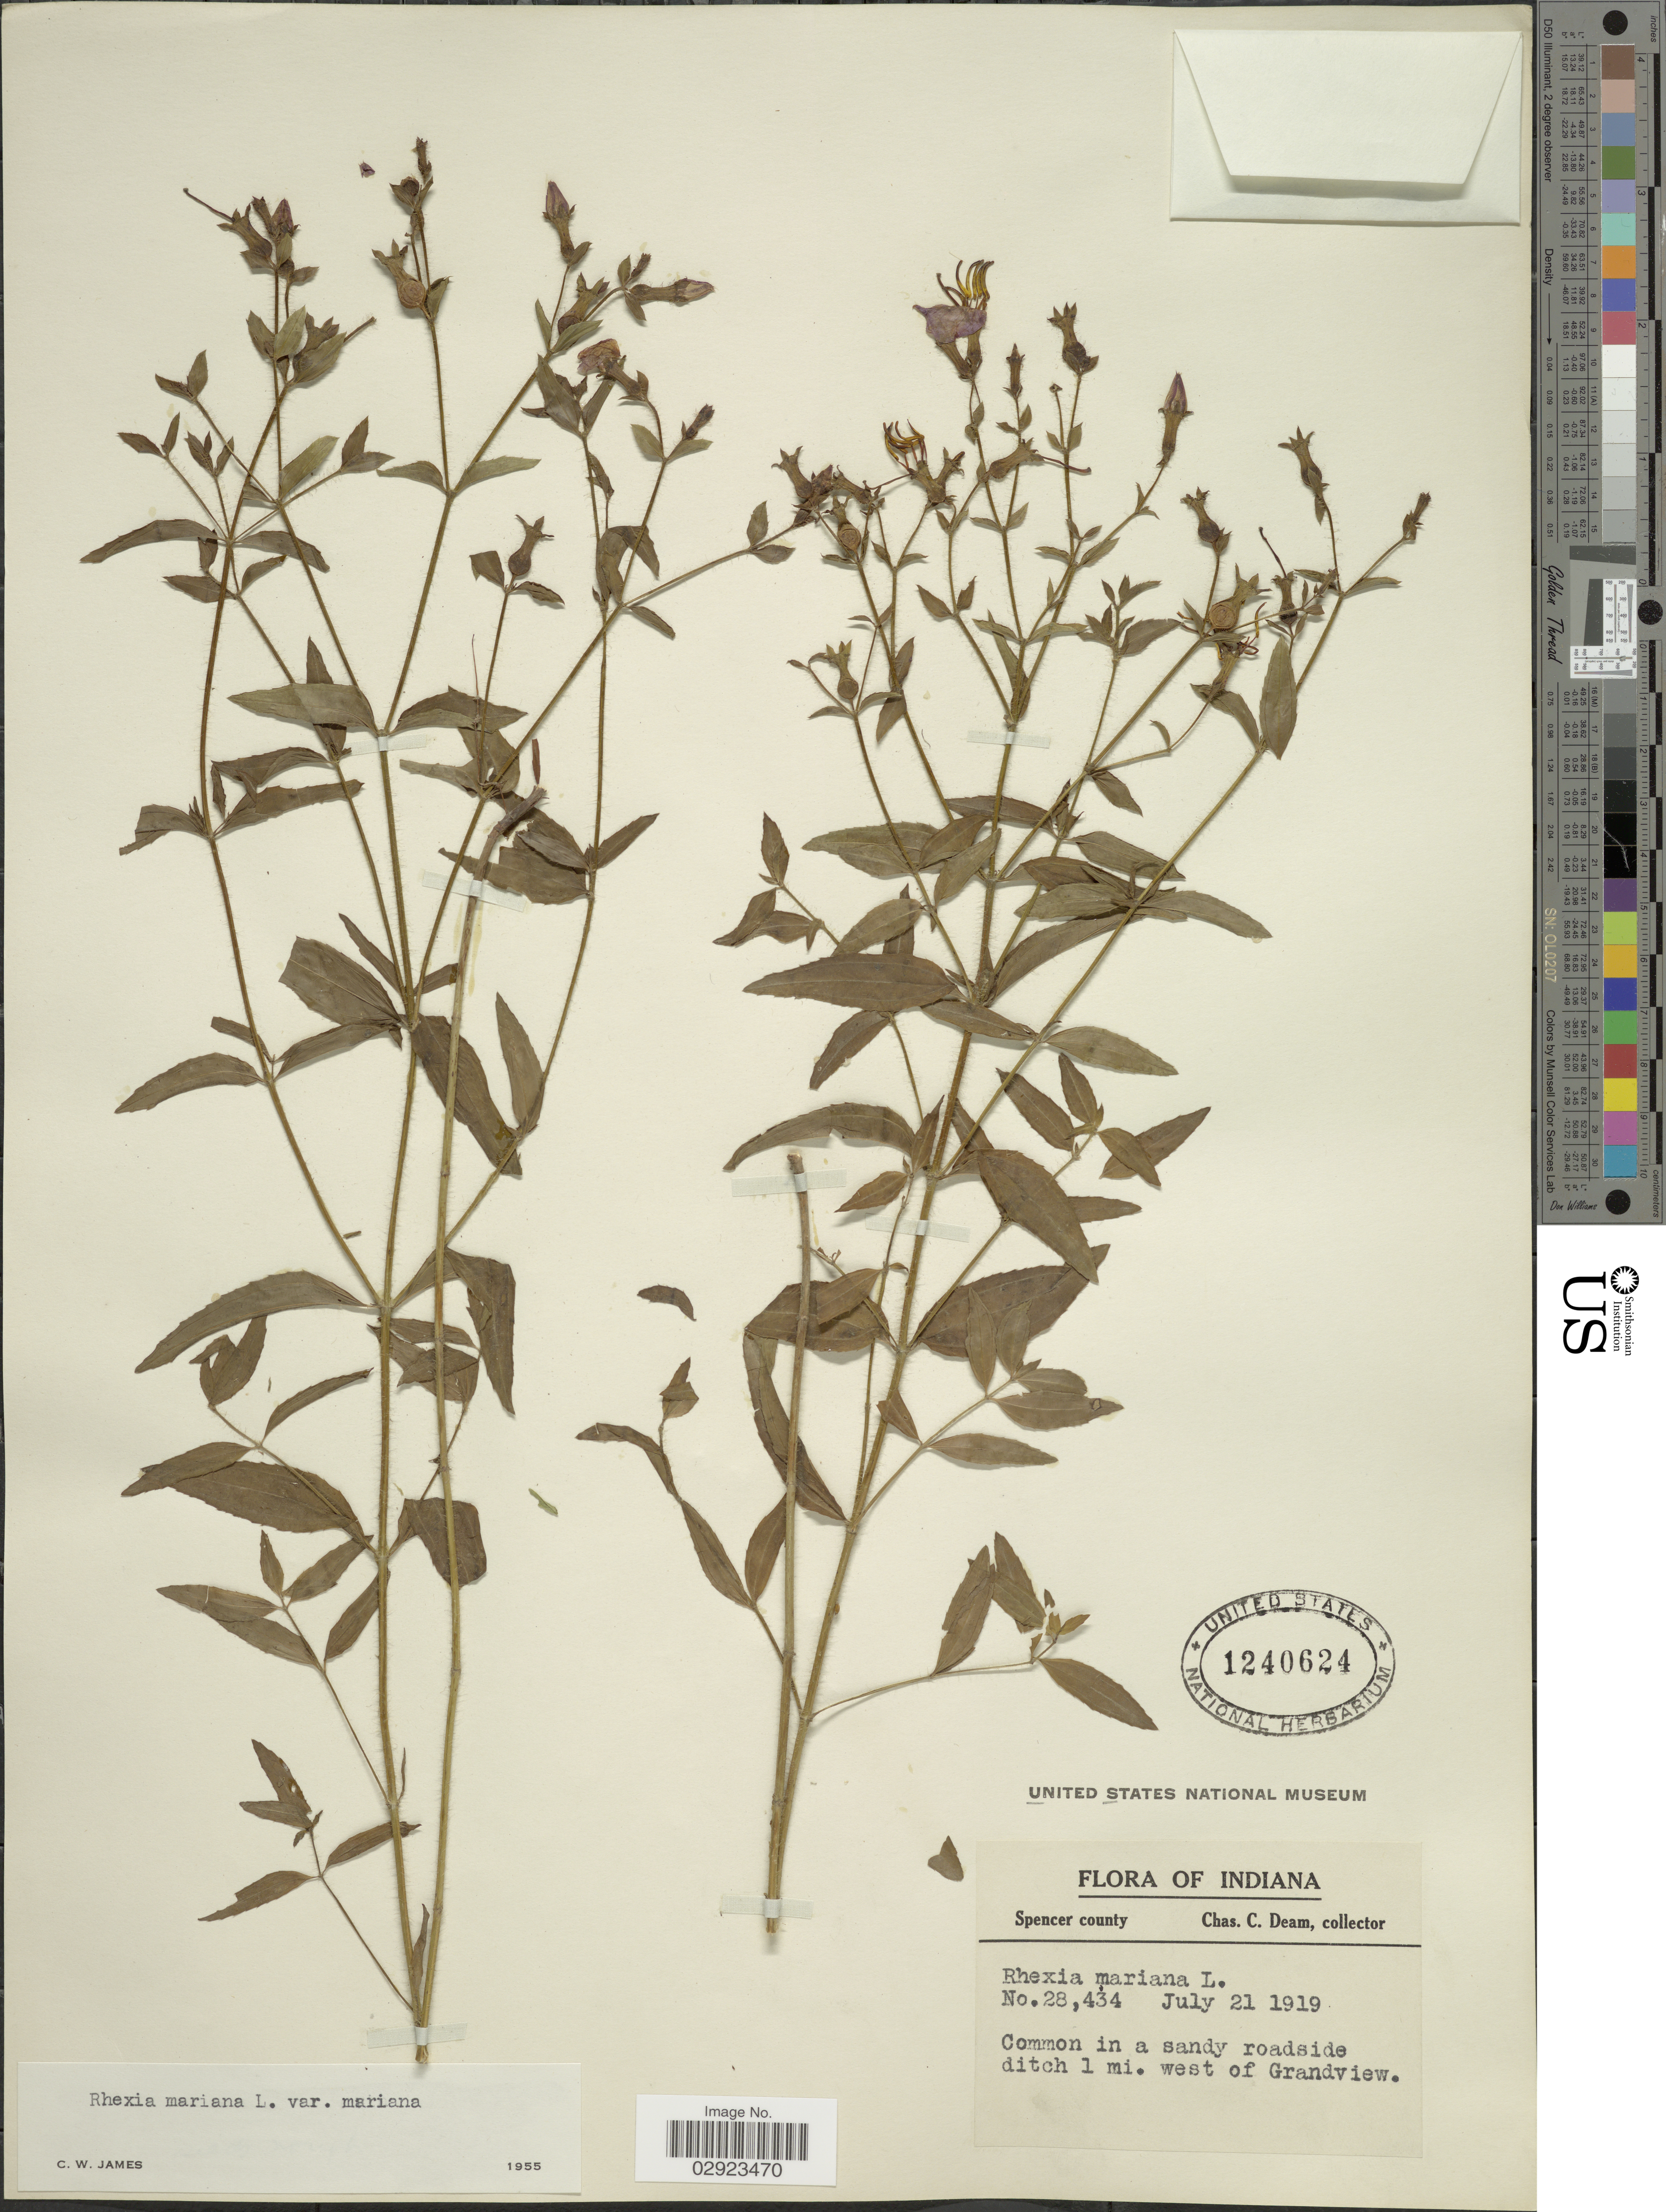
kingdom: Plantae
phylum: Tracheophyta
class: Magnoliopsida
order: Myrtales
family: Melastomataceae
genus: Rhexia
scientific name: Rhexia mariana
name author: L.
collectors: C. C. Deam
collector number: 28434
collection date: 1919-07-21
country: United States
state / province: Indiana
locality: Spencer County, 1 mi. west of Grandview.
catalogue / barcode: US 1240624